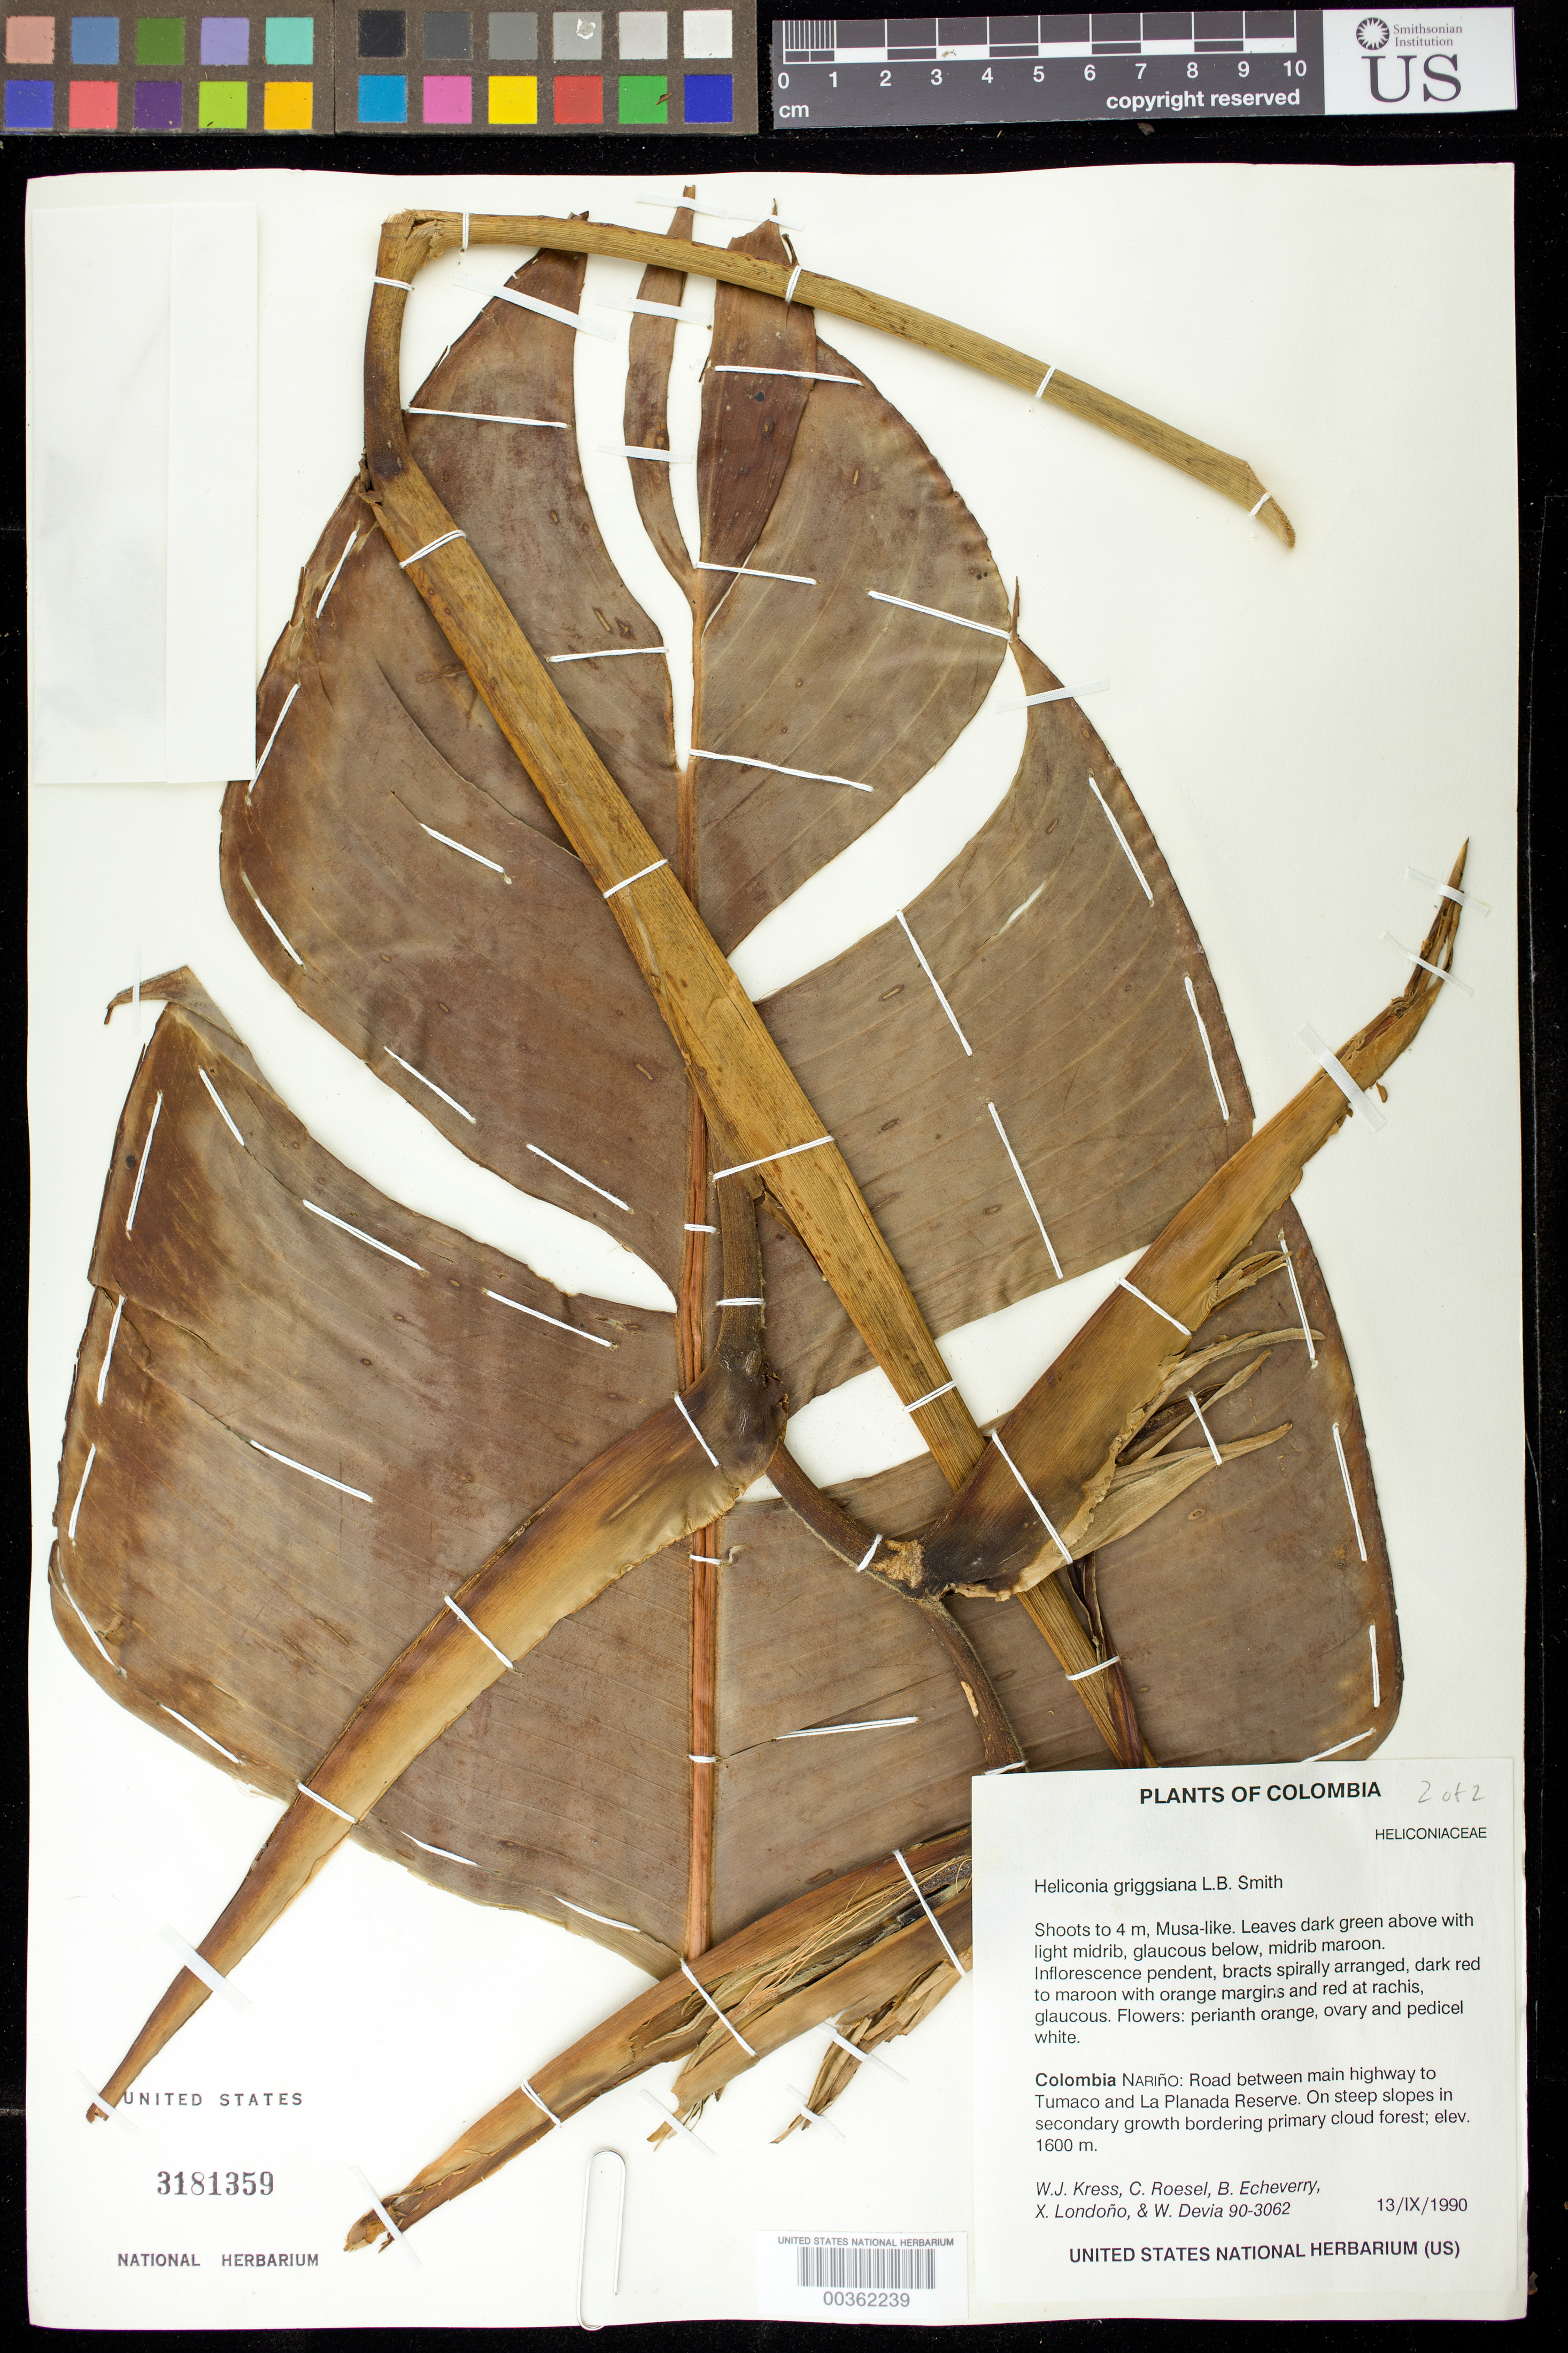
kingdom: Plantae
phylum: Tracheophyta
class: Liliopsida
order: Zingiberales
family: Heliconiaceae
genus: Heliconia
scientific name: Heliconia griggsiana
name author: L.B. Sm.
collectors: W. J. Kress, C. S. Roesel, B. Echeverry, X. Londoño & W. Devia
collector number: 90-3062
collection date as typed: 13 Sep 1990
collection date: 1990-09-13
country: Colombia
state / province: Nariño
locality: Road between main hwy to Tumaco and la Planada Reserve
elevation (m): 1600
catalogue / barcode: US 3181359